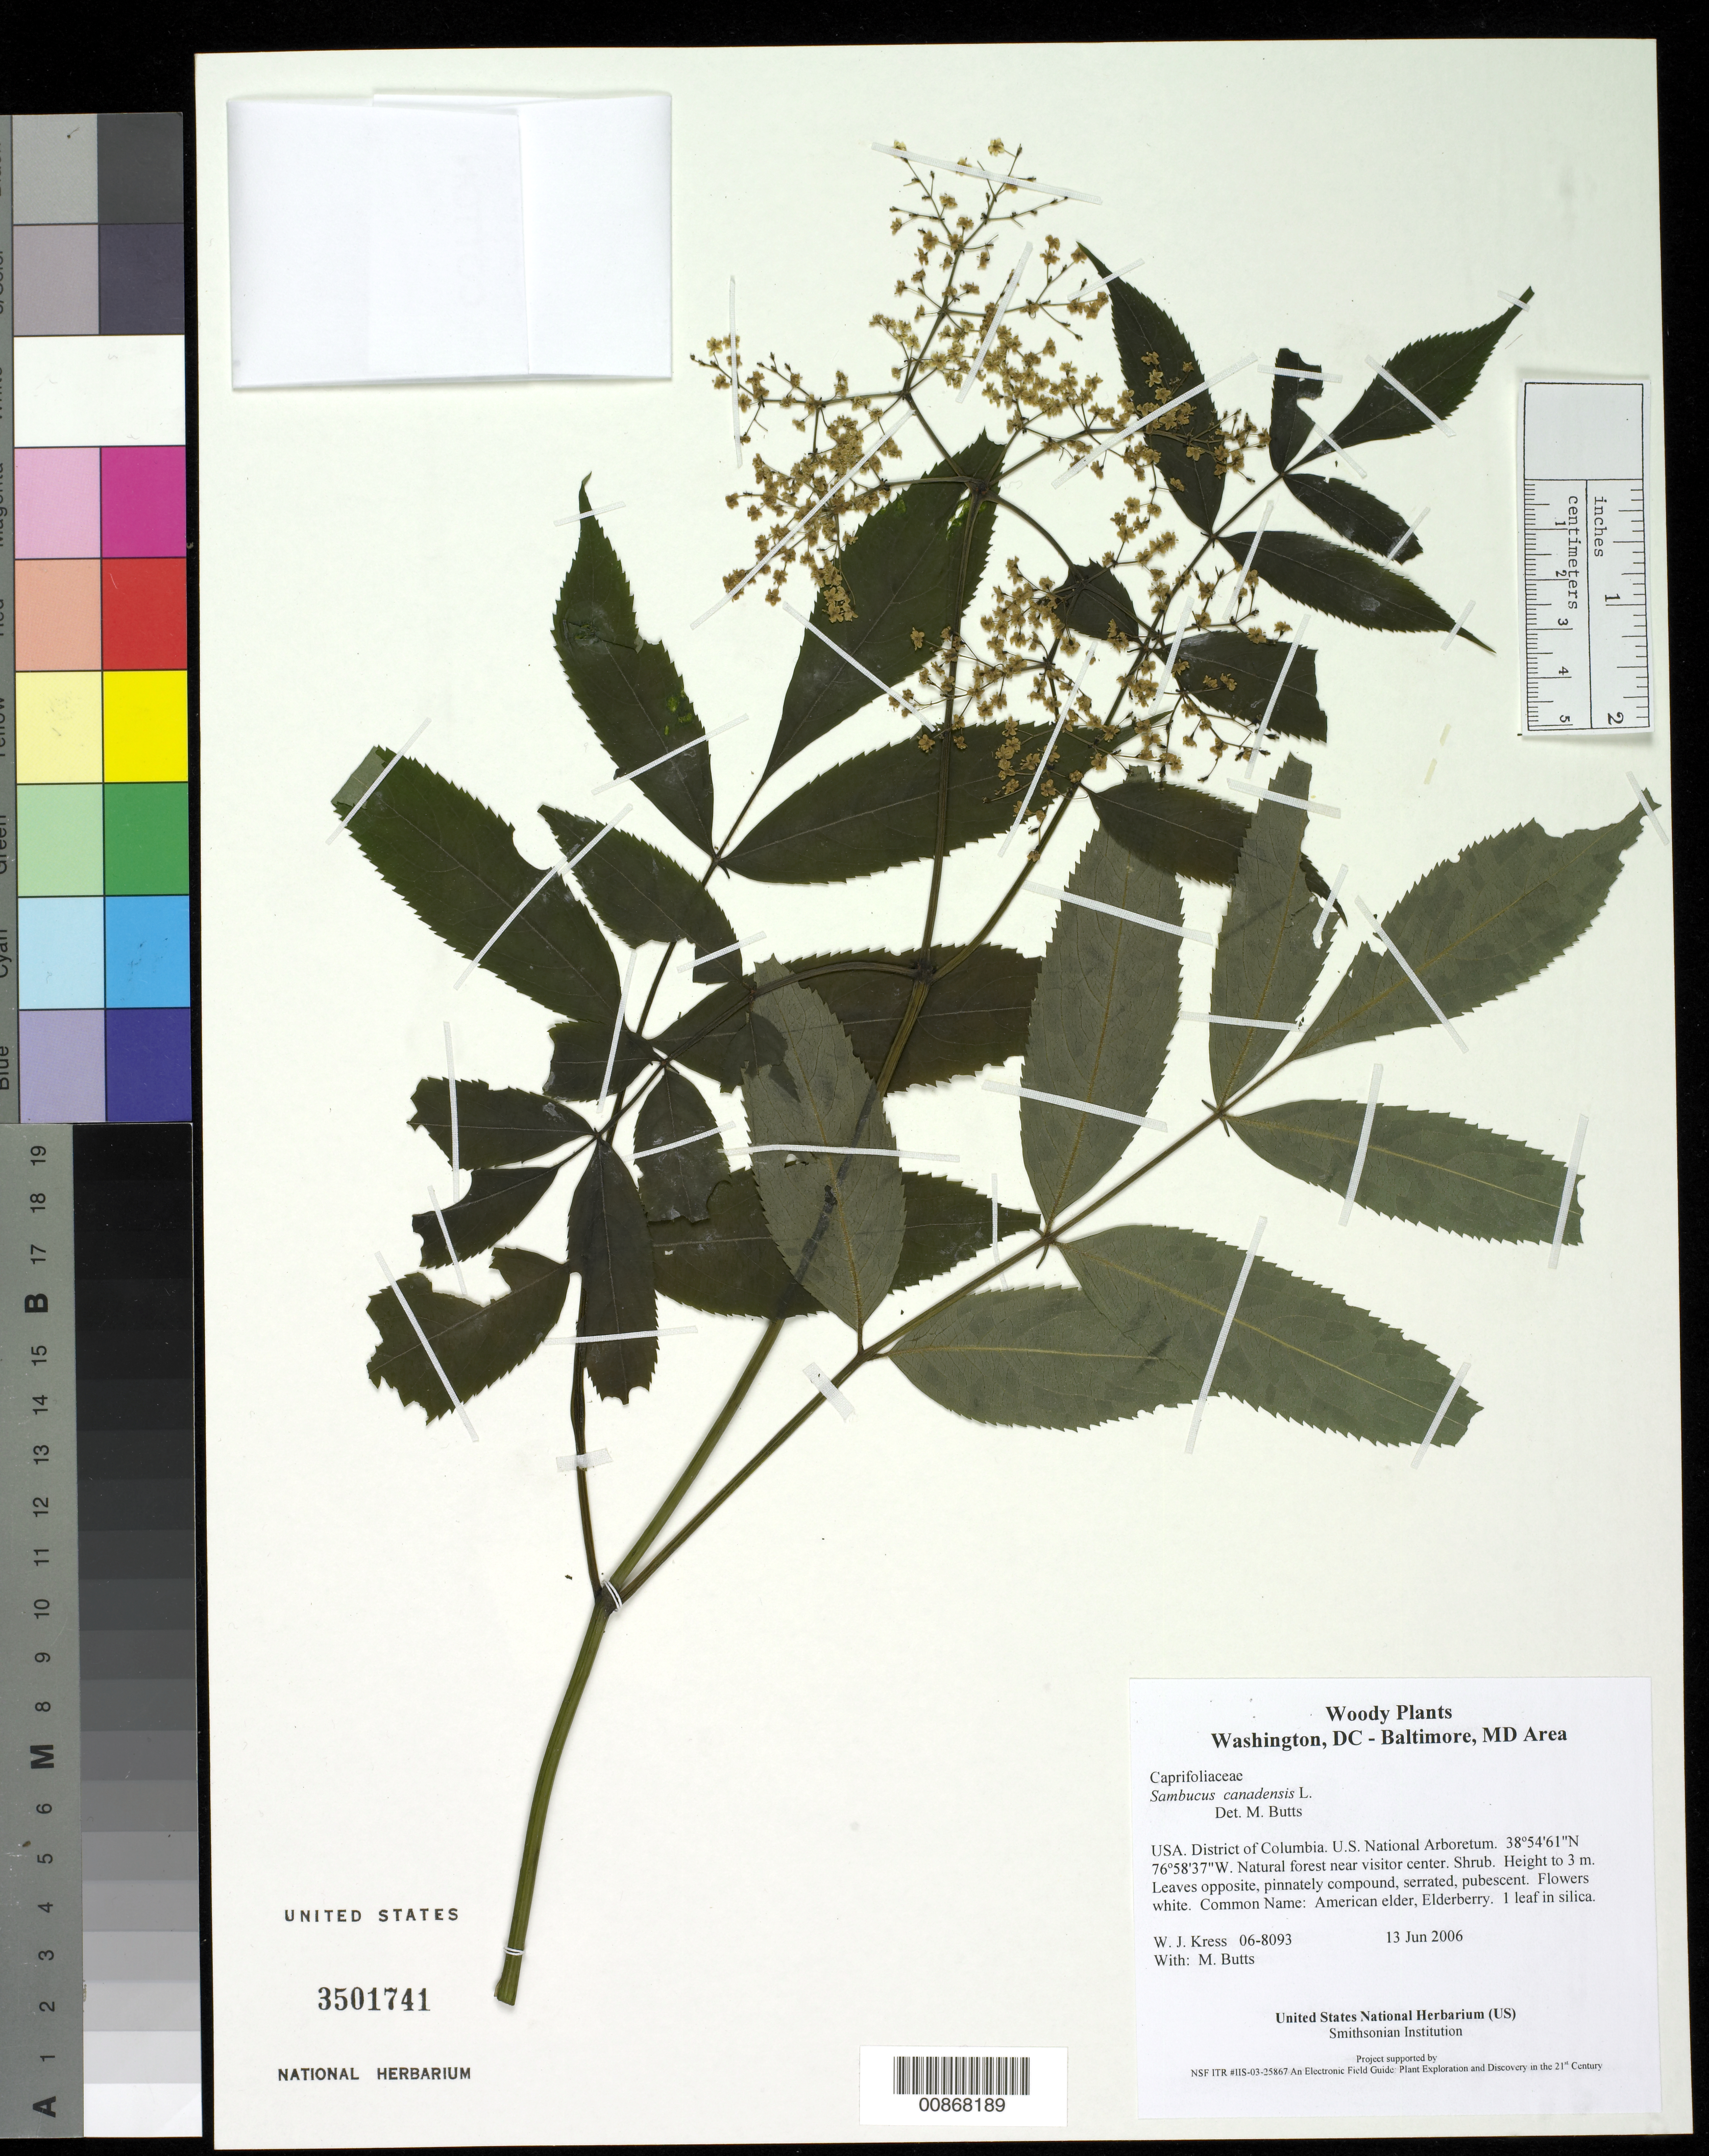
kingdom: Plantae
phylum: Tracheophyta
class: Magnoliopsida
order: Dipsacales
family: Viburnaceae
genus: Sambucus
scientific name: Sambucus canadensis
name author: L.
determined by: Butts, M. B.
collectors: W. J. Kress & M. B. Butts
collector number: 06-8093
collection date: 2006-06-13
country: United States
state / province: District of Columbia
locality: U.S. National Arboretum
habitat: Natural forest near visitor center.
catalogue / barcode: US 3501741